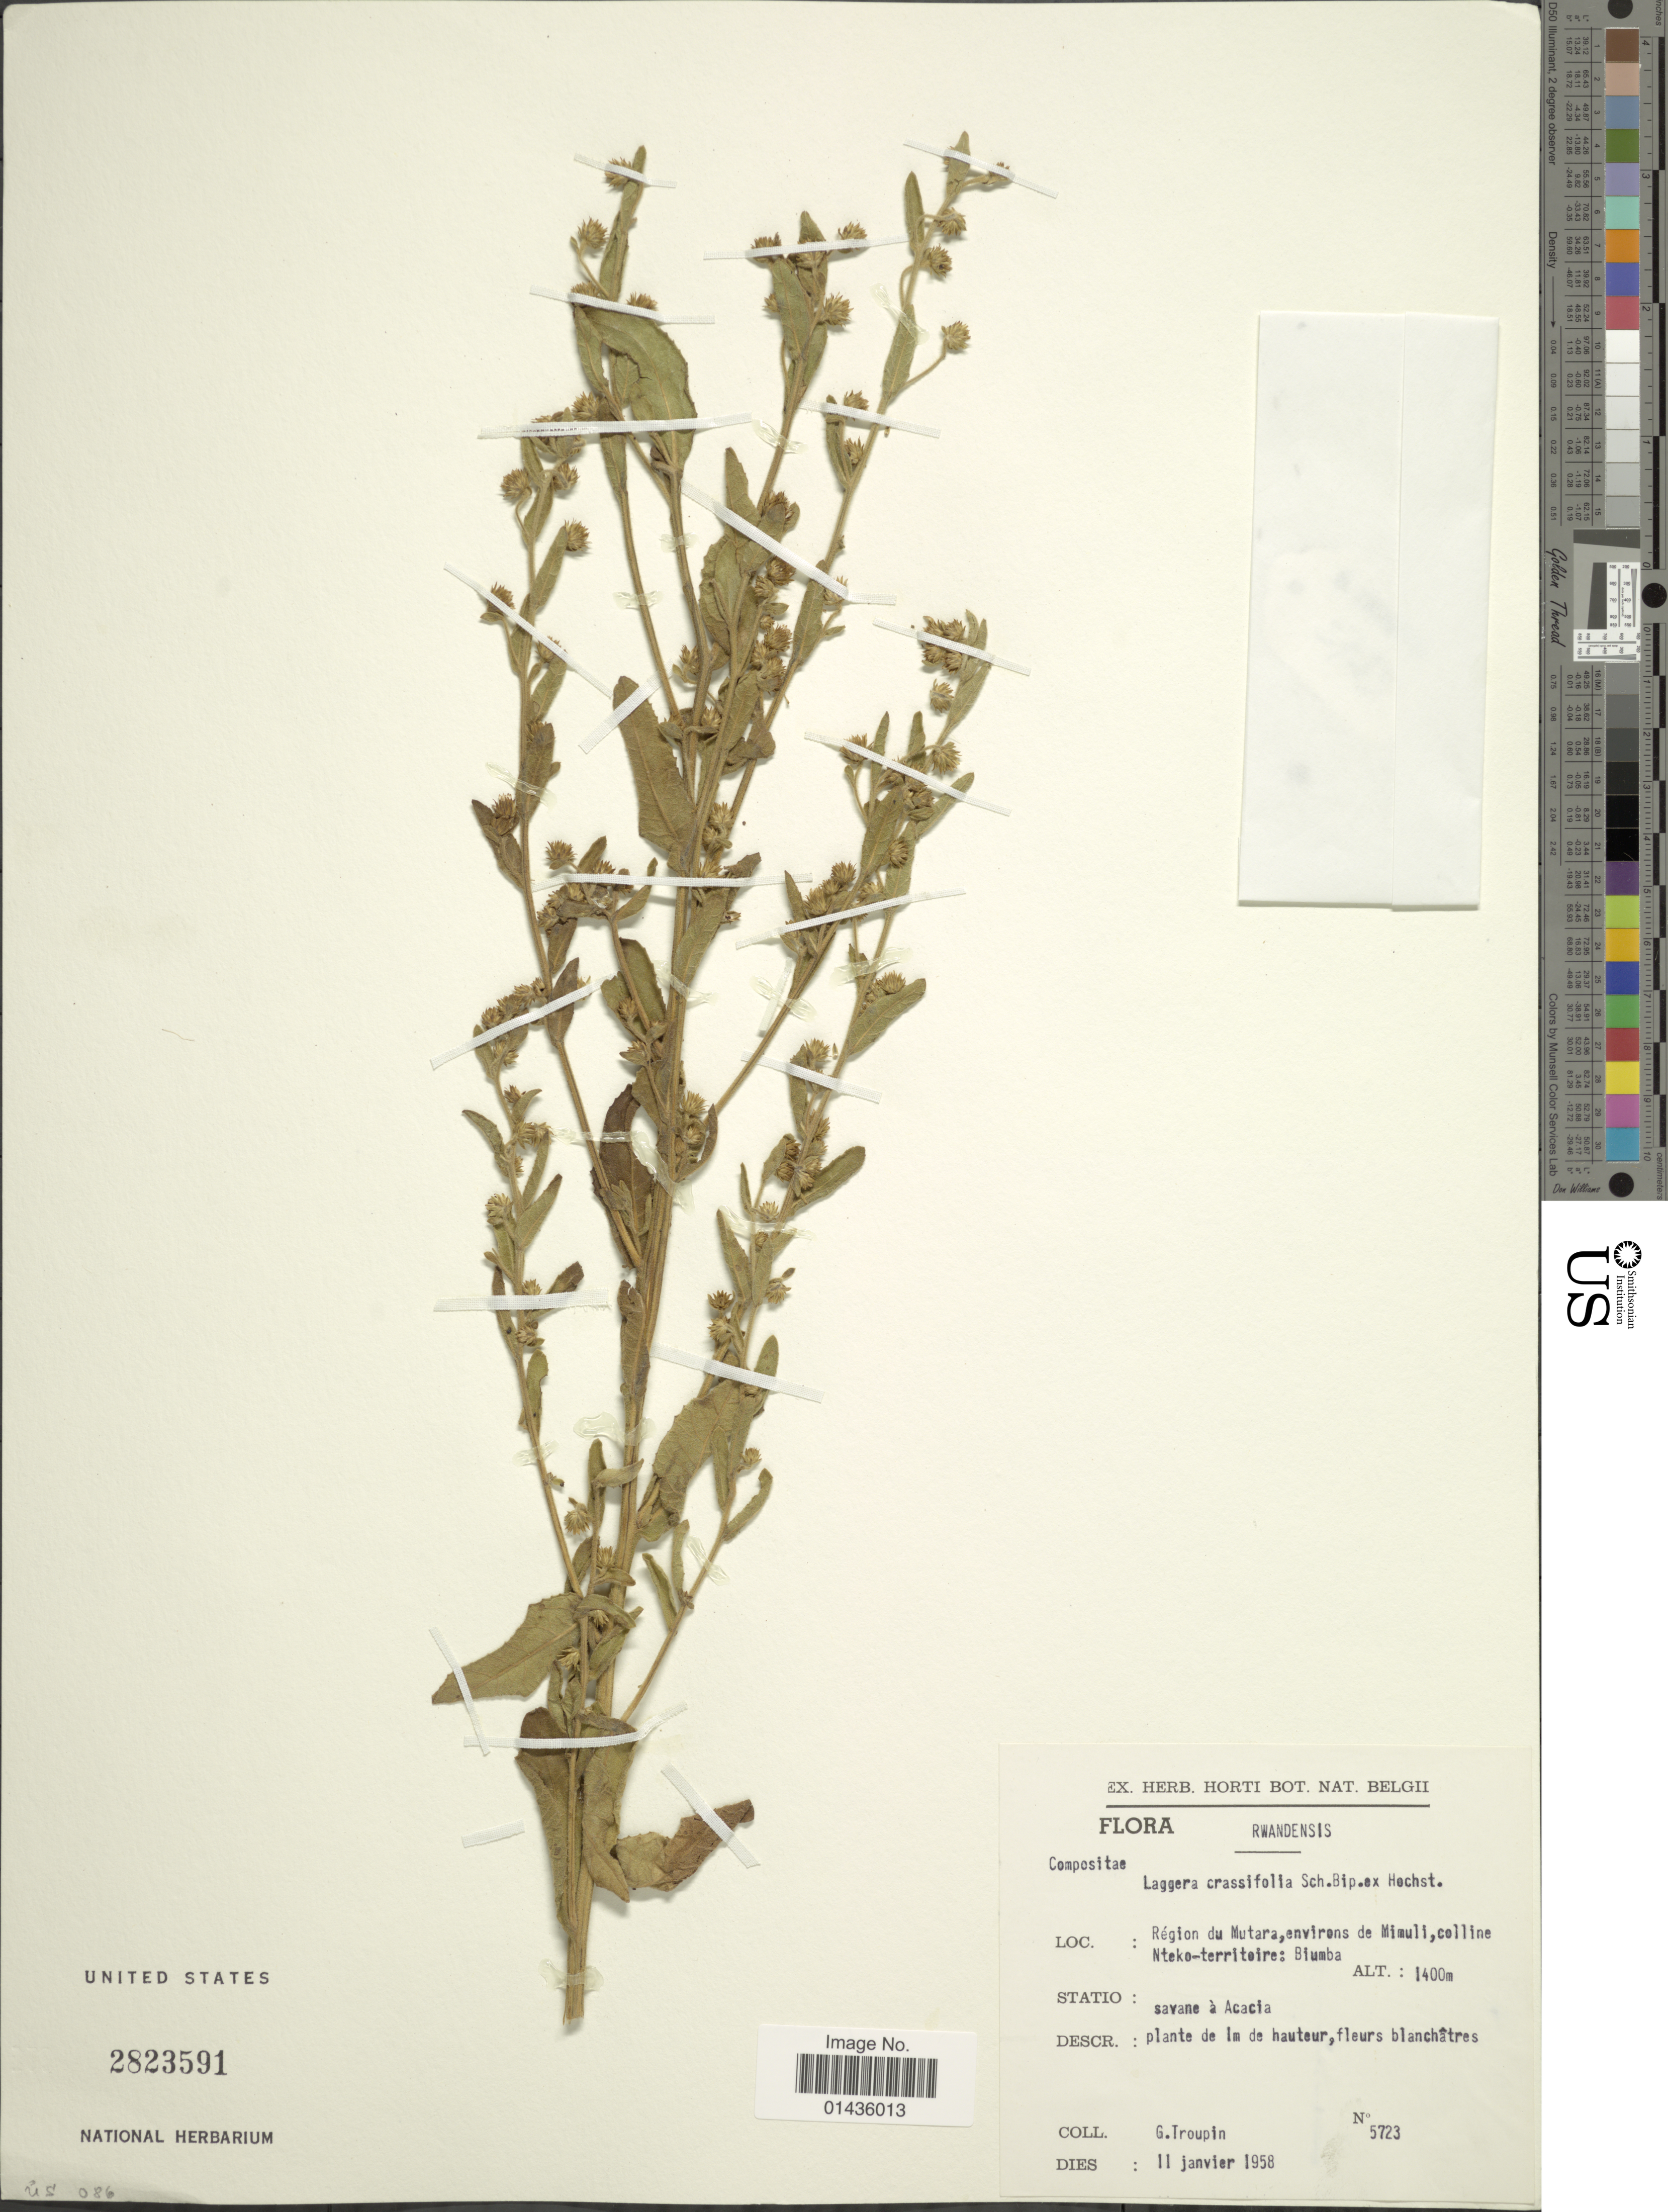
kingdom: Plantae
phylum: Tracheophyta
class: Magnoliopsida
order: Asterales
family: Asteraceae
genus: Laggera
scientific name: Laggera crassifolia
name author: Sch. Bip.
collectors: G. Troupin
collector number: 5723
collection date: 1958-01-11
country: Rwanda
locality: Region du Mutara, environs de Mimuli, colline Nteko-territoire, Biumba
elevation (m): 1400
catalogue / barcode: US 2823591